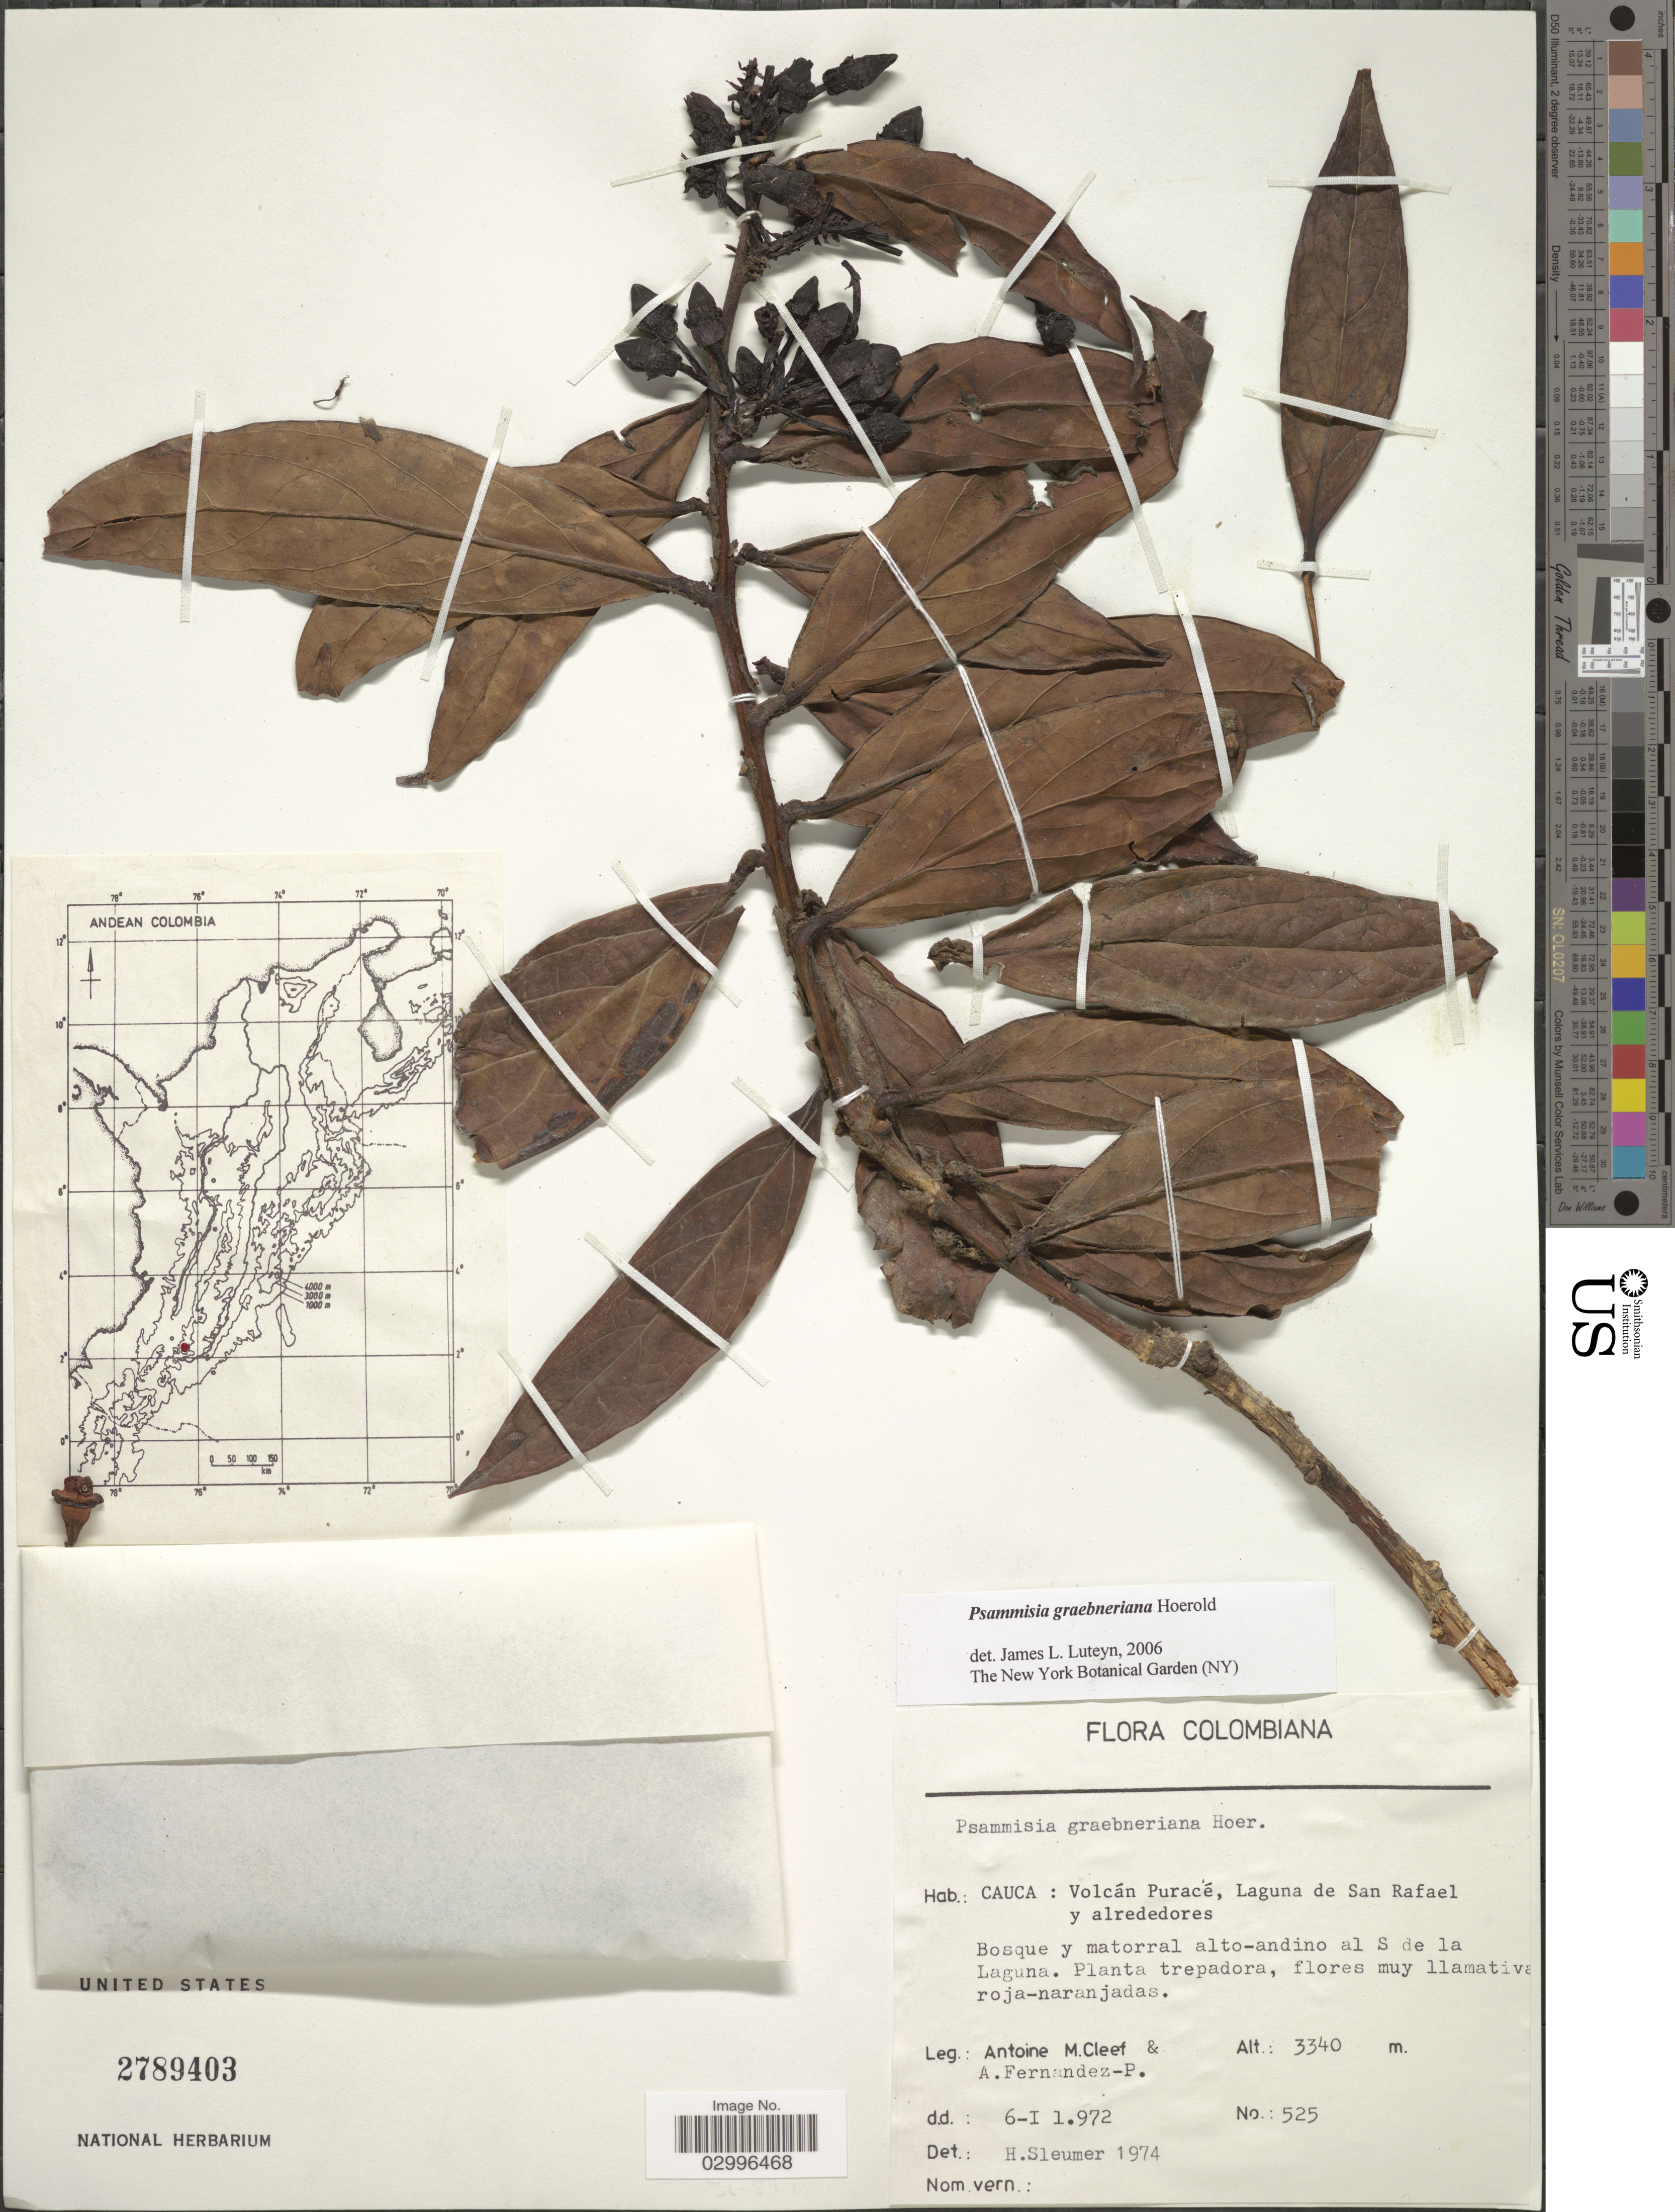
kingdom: Plantae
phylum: Tracheophyta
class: Magnoliopsida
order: Ericales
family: Ericaceae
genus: Psammisia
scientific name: Psammisia graebneriana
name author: Hoerold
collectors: A. M. Cleef & A. Fernández-Pérez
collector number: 525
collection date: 1972-01-06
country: Colombia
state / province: Cauca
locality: Volcán Puracé, Laguna de San Rafael y alrededores.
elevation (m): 3340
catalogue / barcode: US 2789403